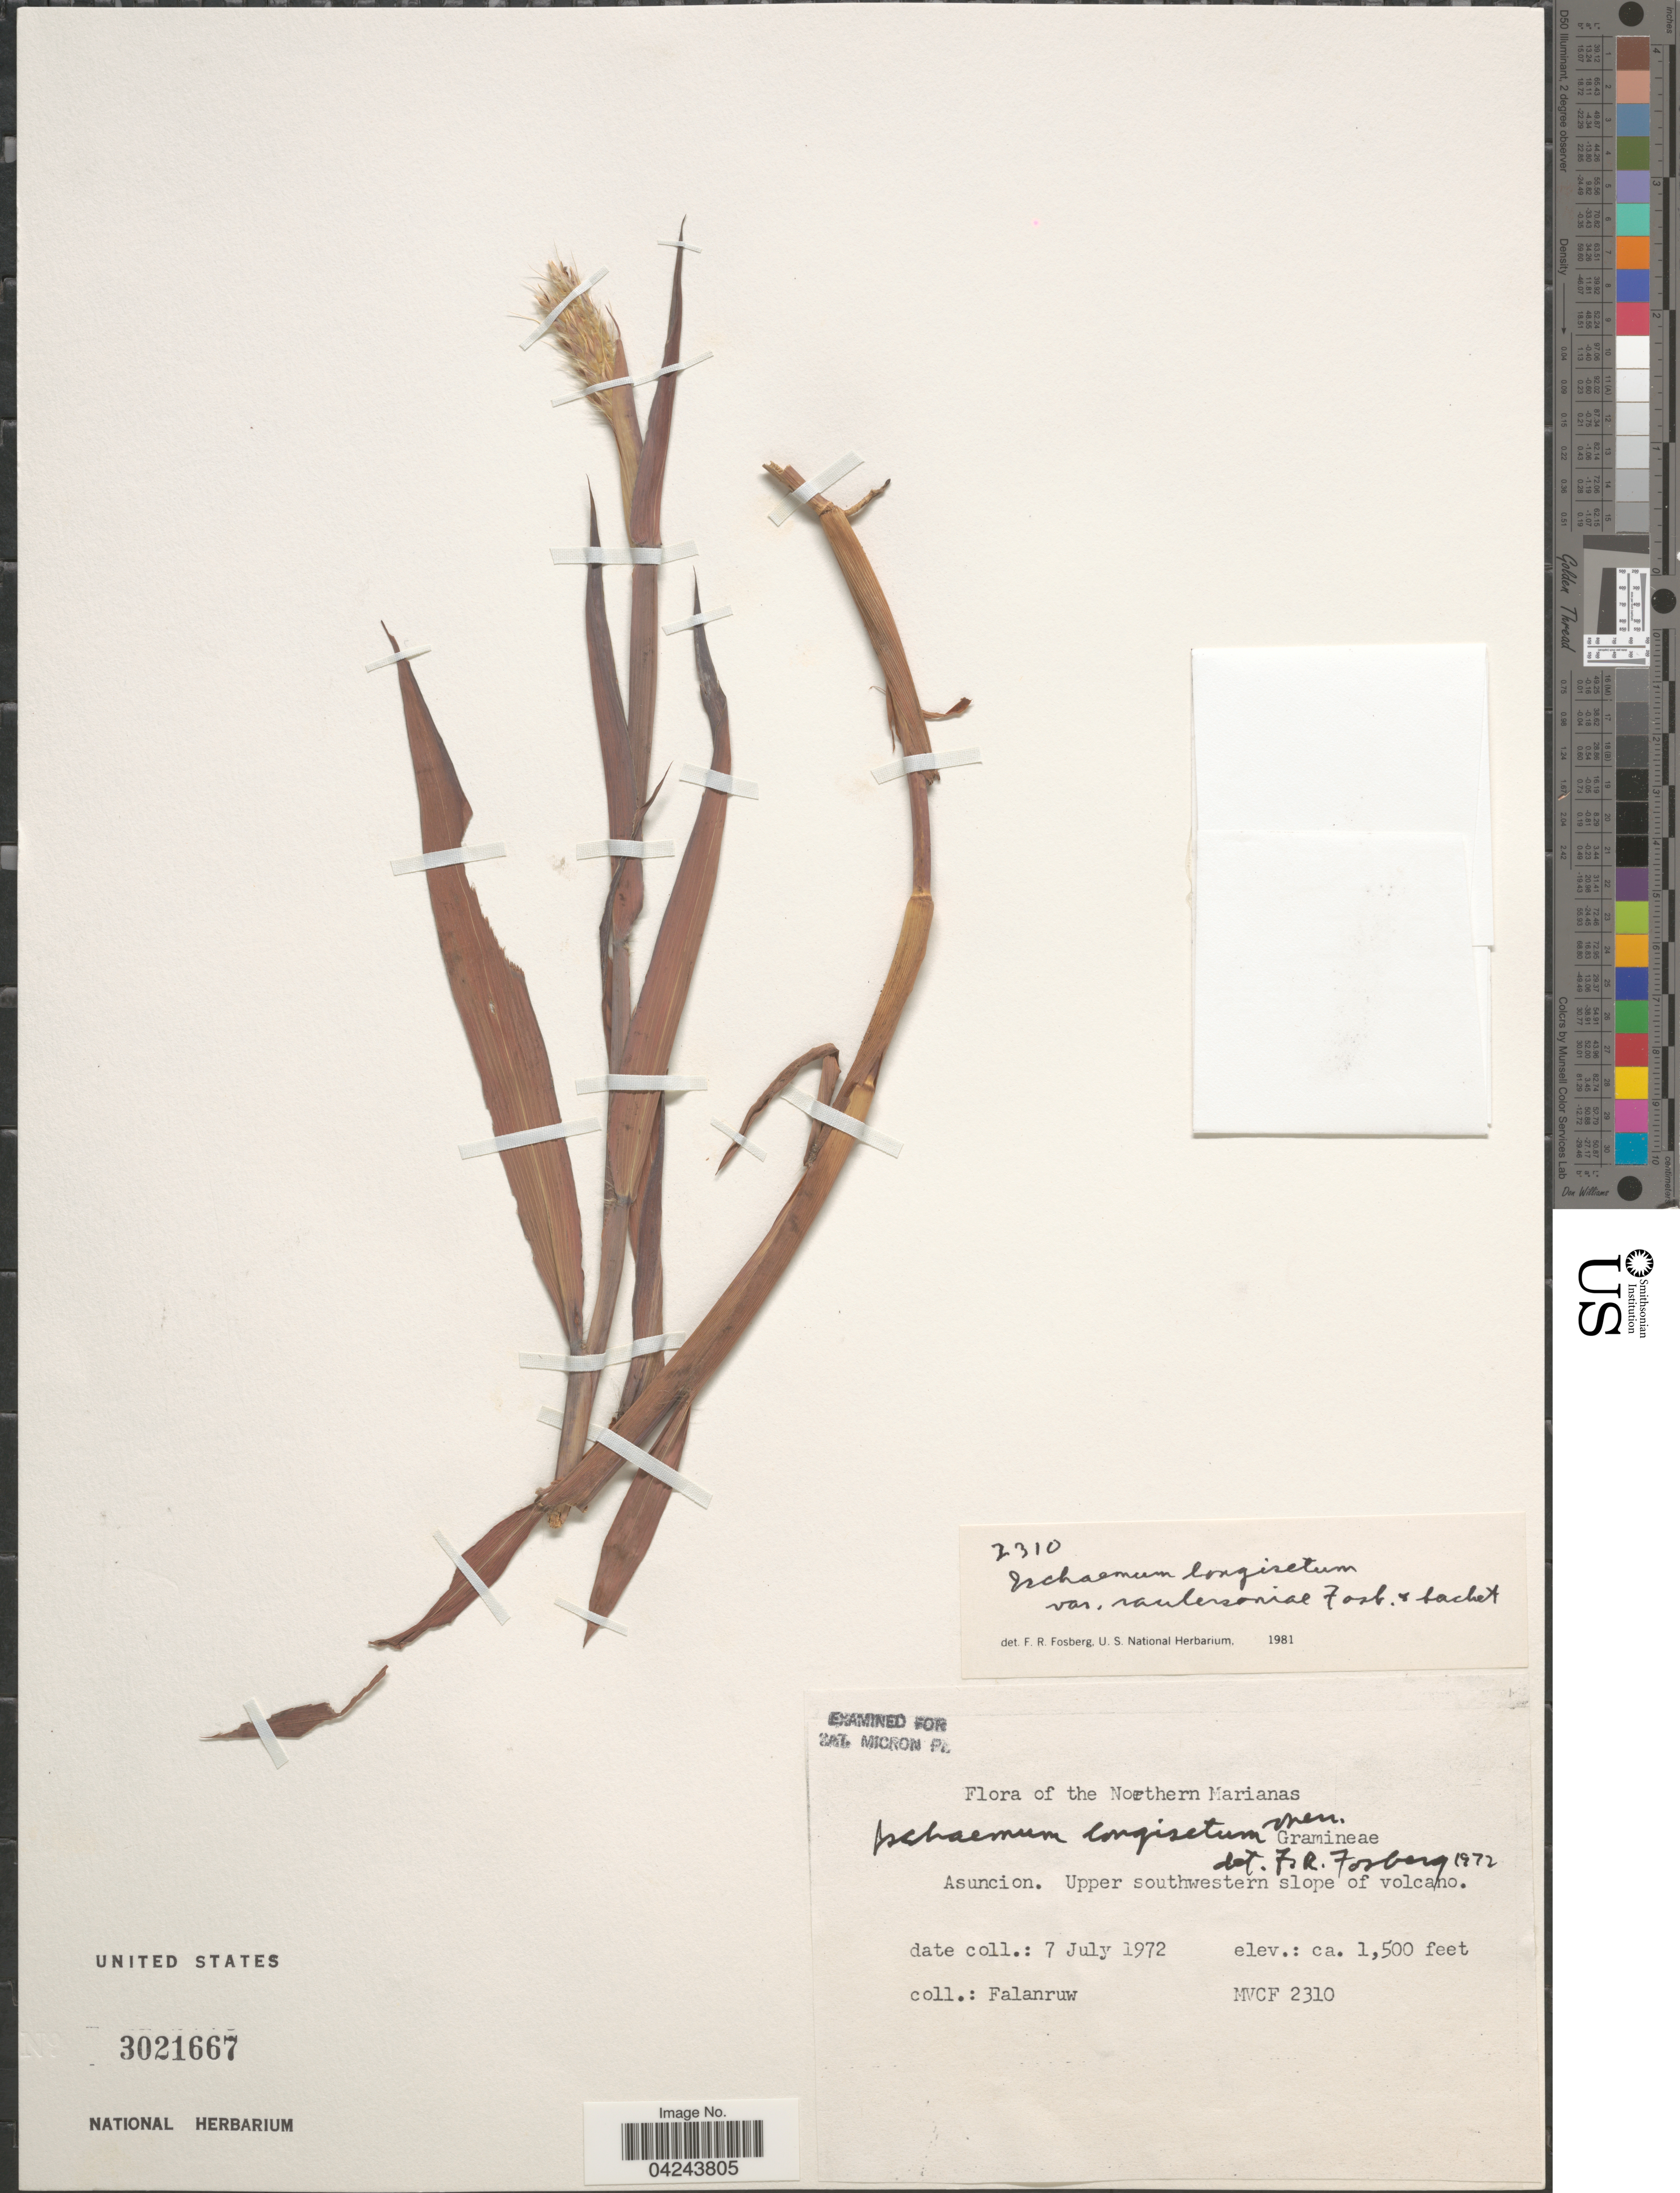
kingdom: Plantae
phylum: Tracheophyta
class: Liliopsida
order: Poales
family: Poaceae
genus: Ischaemum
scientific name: Ischaemum longisetum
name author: Merr.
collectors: Falanruw, --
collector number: MVCF2310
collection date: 1972-07-07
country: Northern Mariana Islands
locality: Asuncion. Upper southwestern slope of volcano.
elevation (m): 457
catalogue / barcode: US 3021667